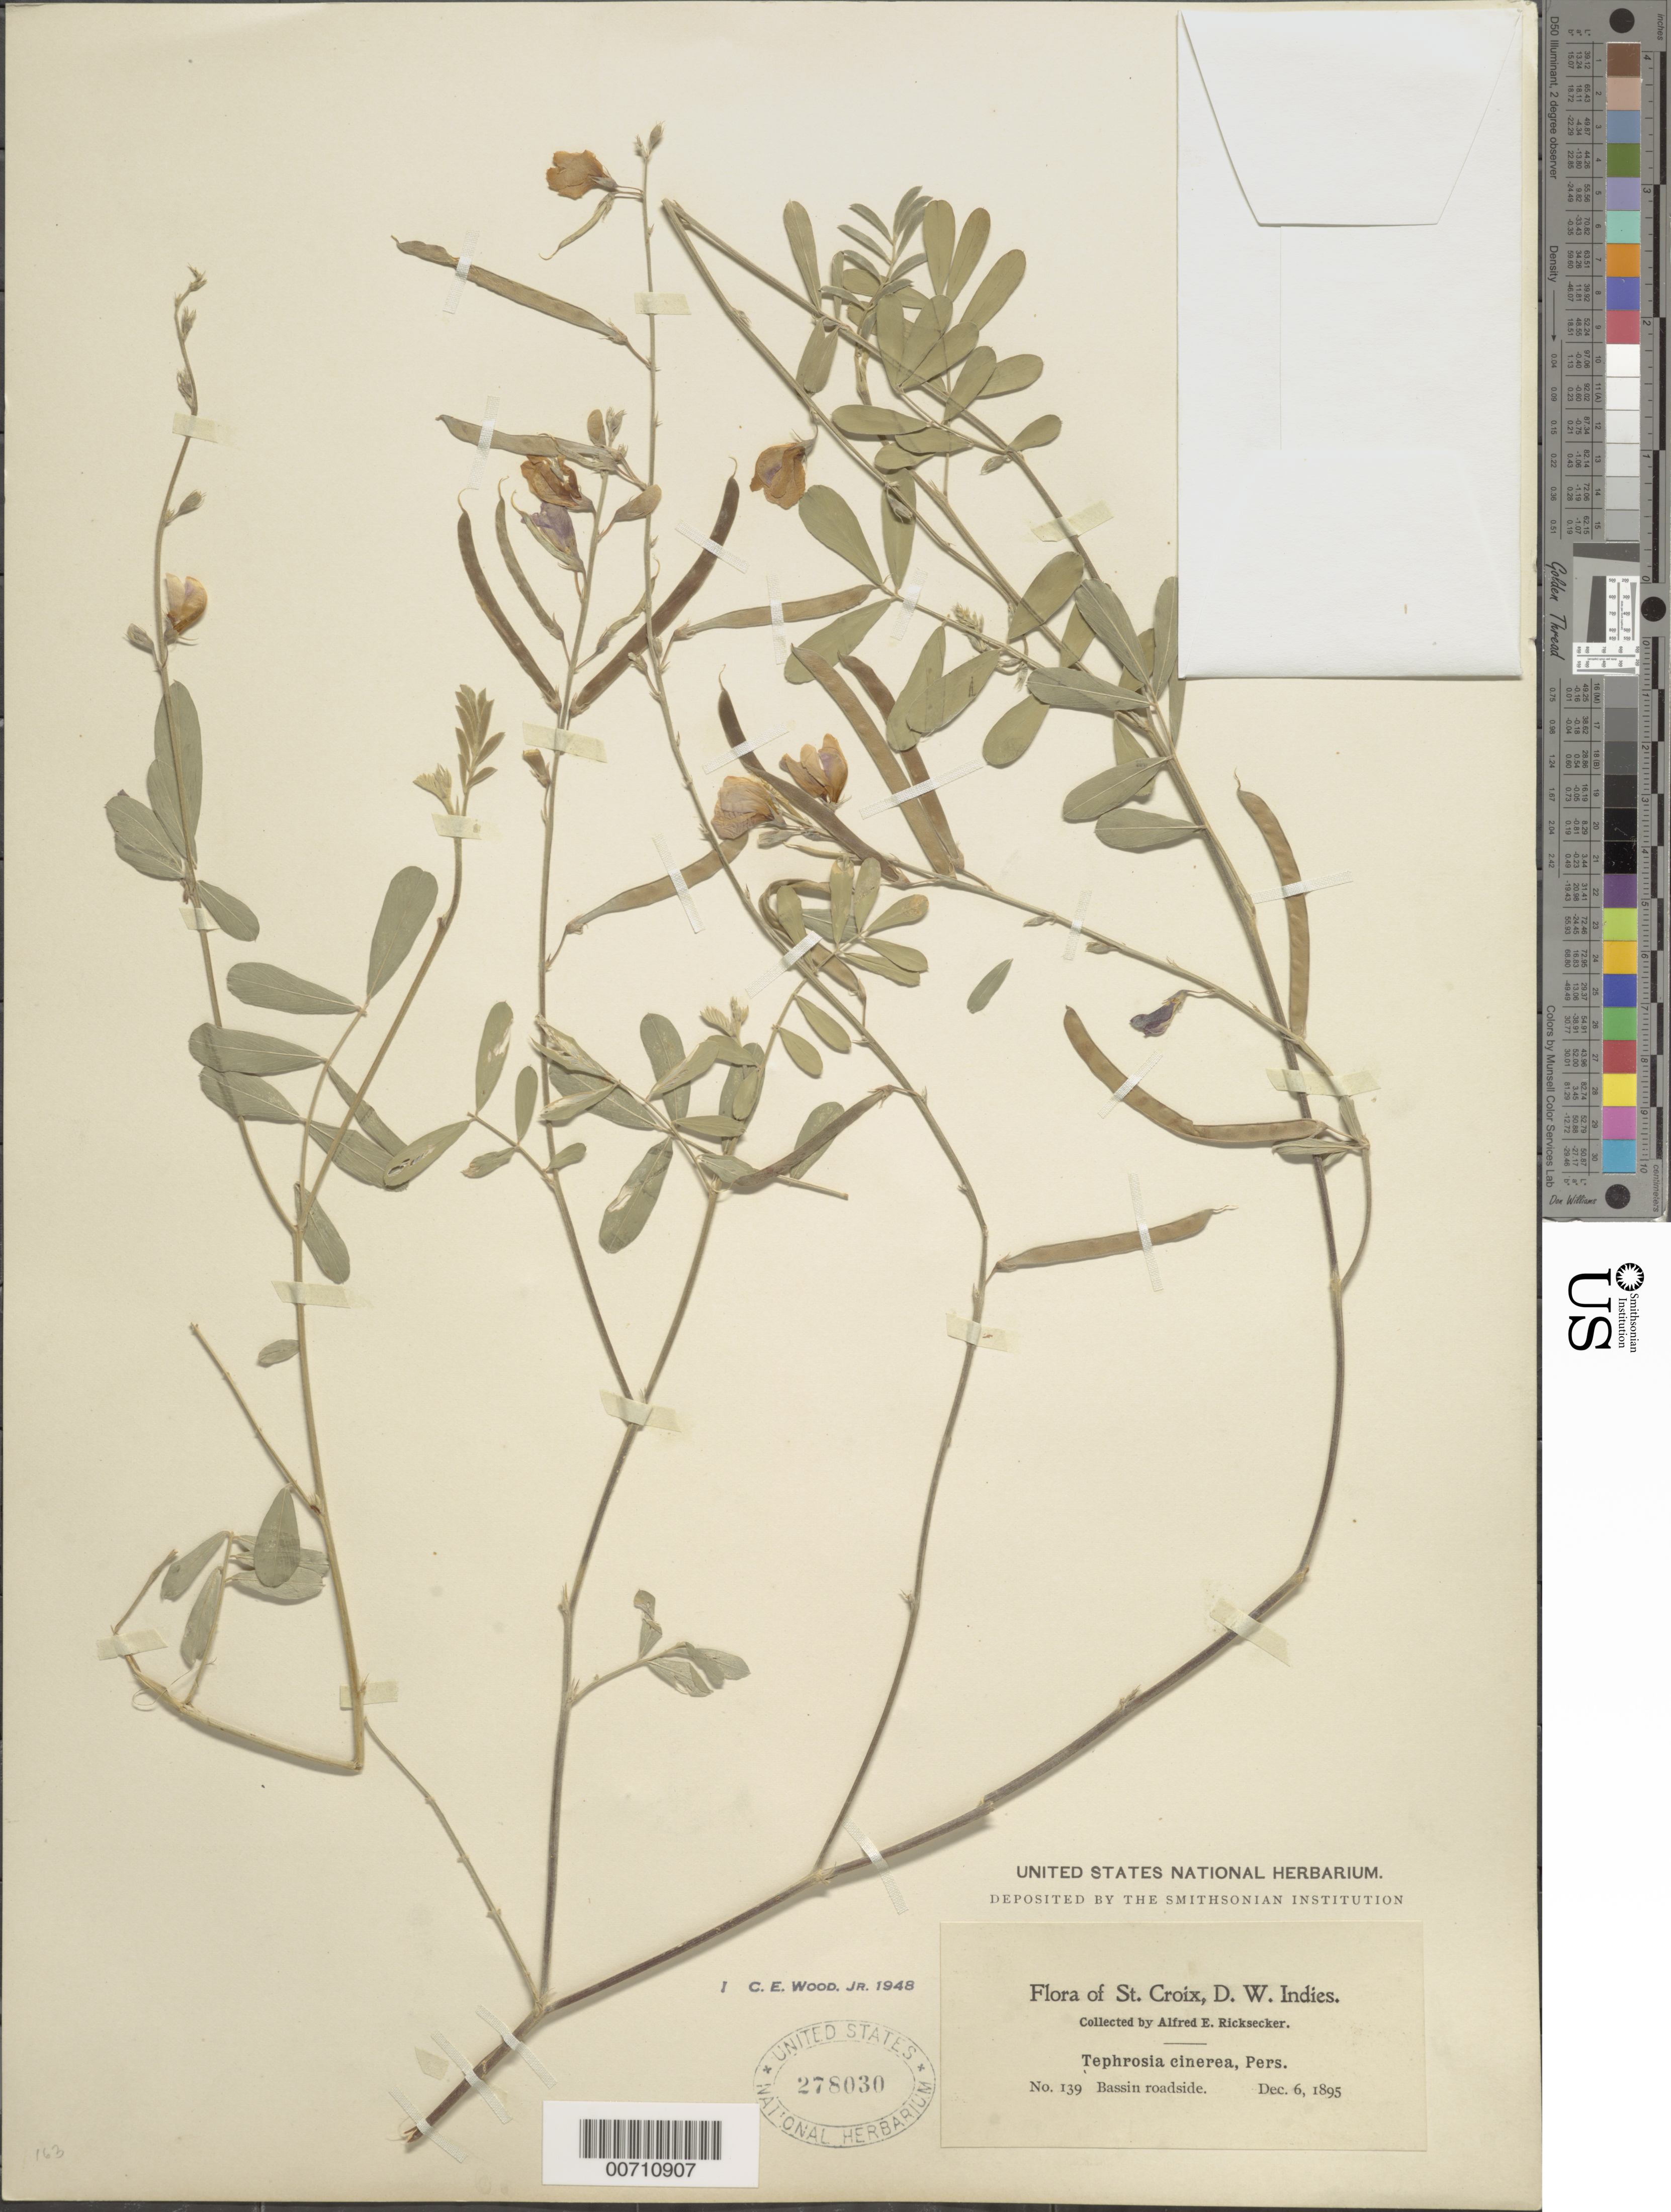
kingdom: Plantae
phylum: Tracheophyta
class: Magnoliopsida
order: Fabales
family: Fabaceae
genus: Tephrosia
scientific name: Tephrosia cinerea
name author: (L.) Pers.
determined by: Wood, C. E., Jr.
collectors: A. E. Ricksecker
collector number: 139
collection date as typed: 06 Dec 1895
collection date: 1895-12-06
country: U.S. Virgin Islands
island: St. Croix Island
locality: Bassin roadside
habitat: Bassin roadside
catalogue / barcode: US 278030